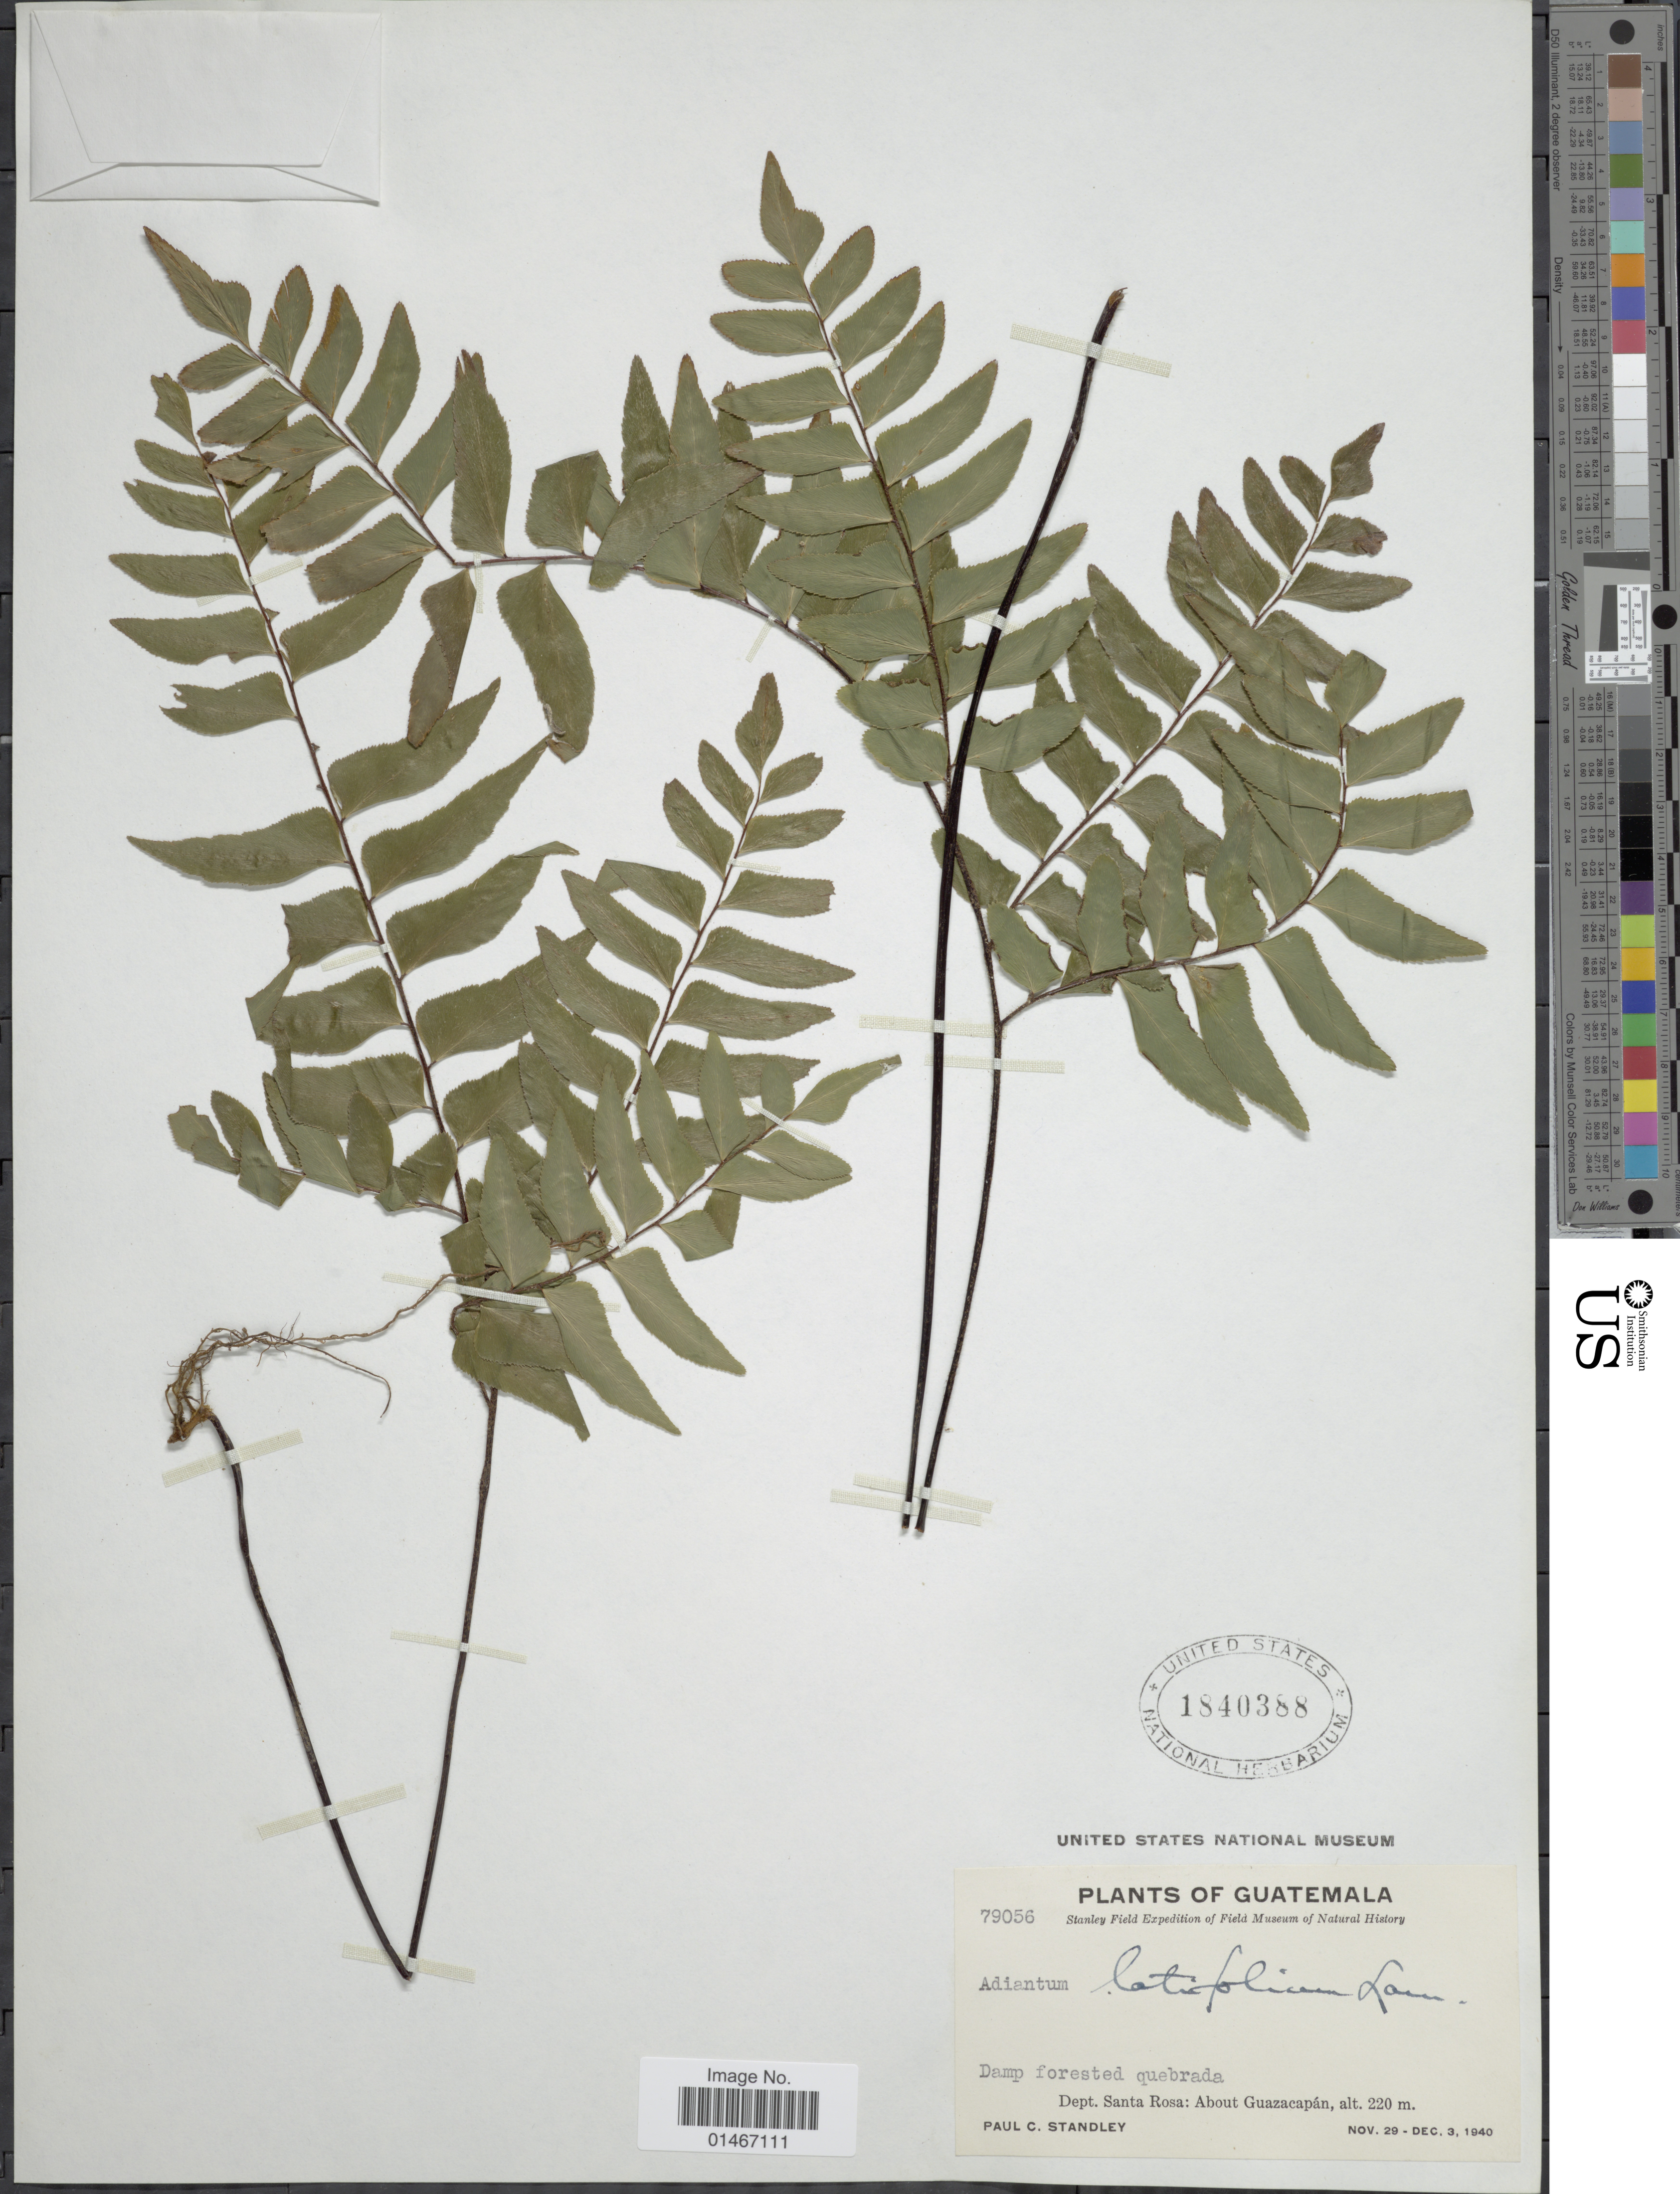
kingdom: Plantae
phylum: Tracheophyta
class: Polypodiopsida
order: Polypodiales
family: Pteridaceae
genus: Adiantum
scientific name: Adiantum latifolium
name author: Lam.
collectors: P. C. Standley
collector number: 79056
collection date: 1940-11-29/1940-12-03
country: Guatemala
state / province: Santa Rosa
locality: Dept. Santa Rosa: About Guazacapan.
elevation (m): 220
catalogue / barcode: US 1840388